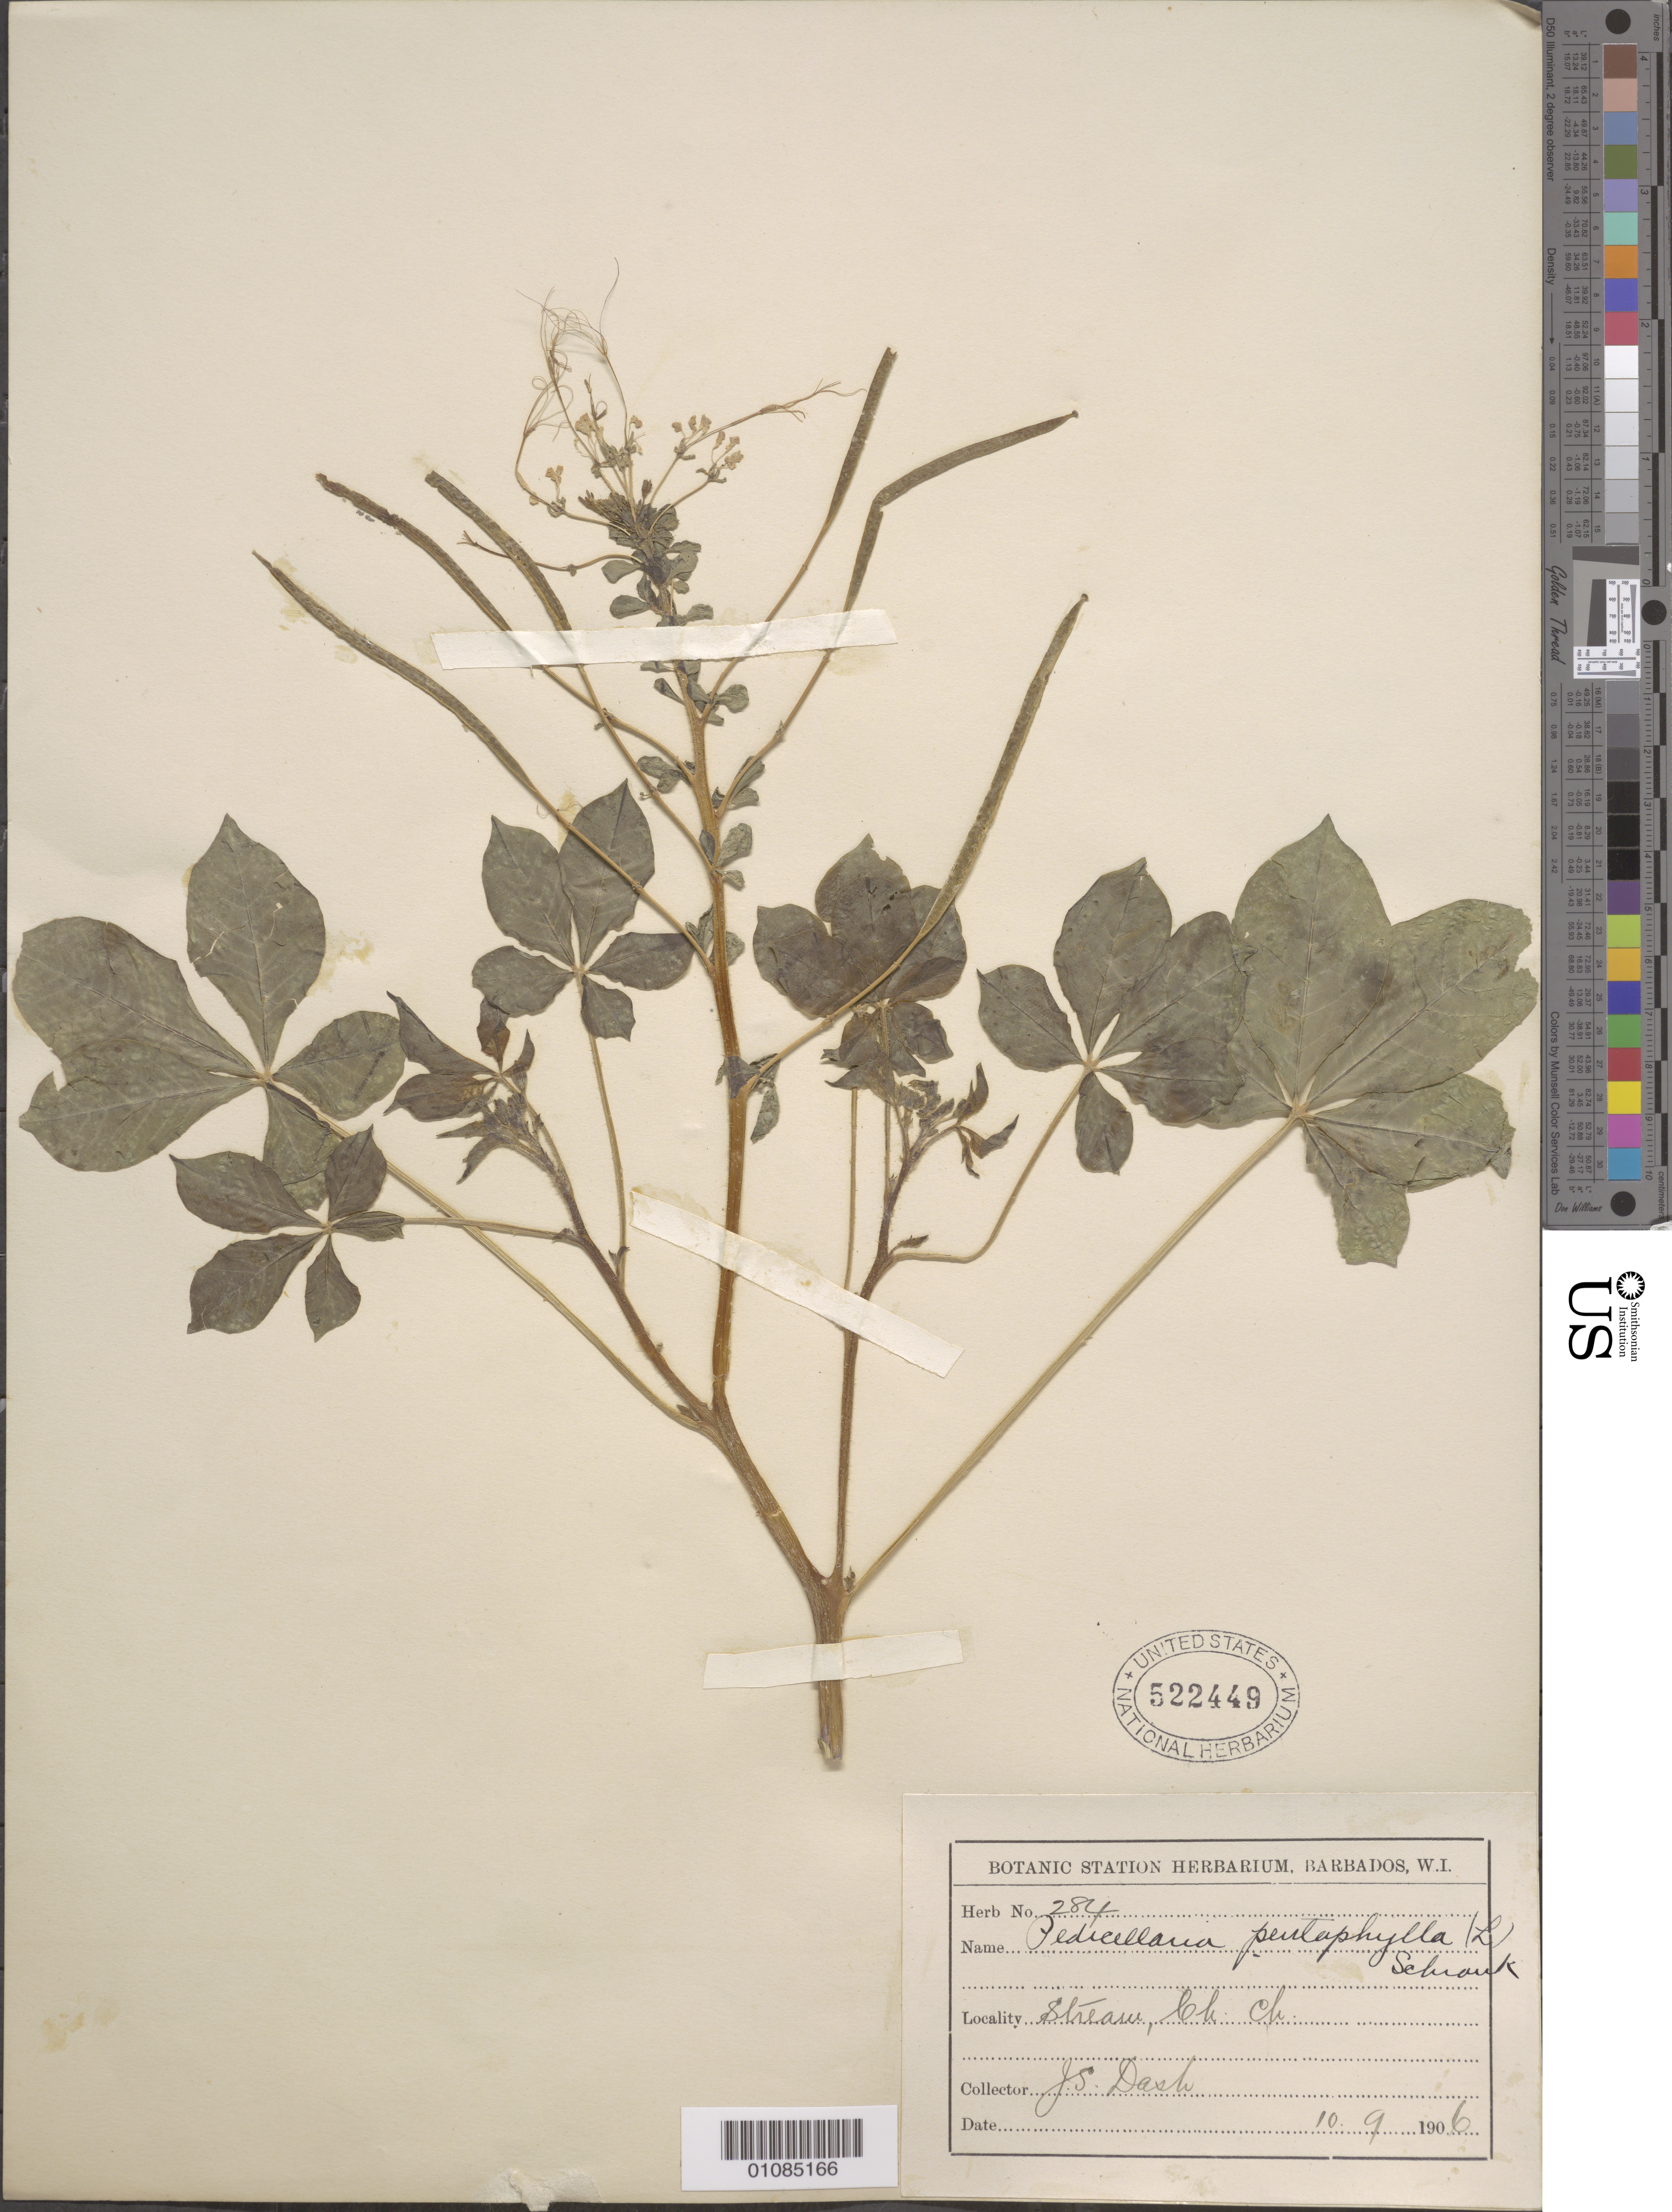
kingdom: Plantae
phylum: Tracheophyta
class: Magnoliopsida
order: Brassicales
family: Cleomaceae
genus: Gynandropsis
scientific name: Gynandropsis gynandra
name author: (L.) Briq.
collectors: J. Dash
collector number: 284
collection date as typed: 10 Sep 1906 or 09 Oct 1906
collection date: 1906-09-10 or 1906-10-09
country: Barbados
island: Barbados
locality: Sheaw(?)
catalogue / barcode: US 522449